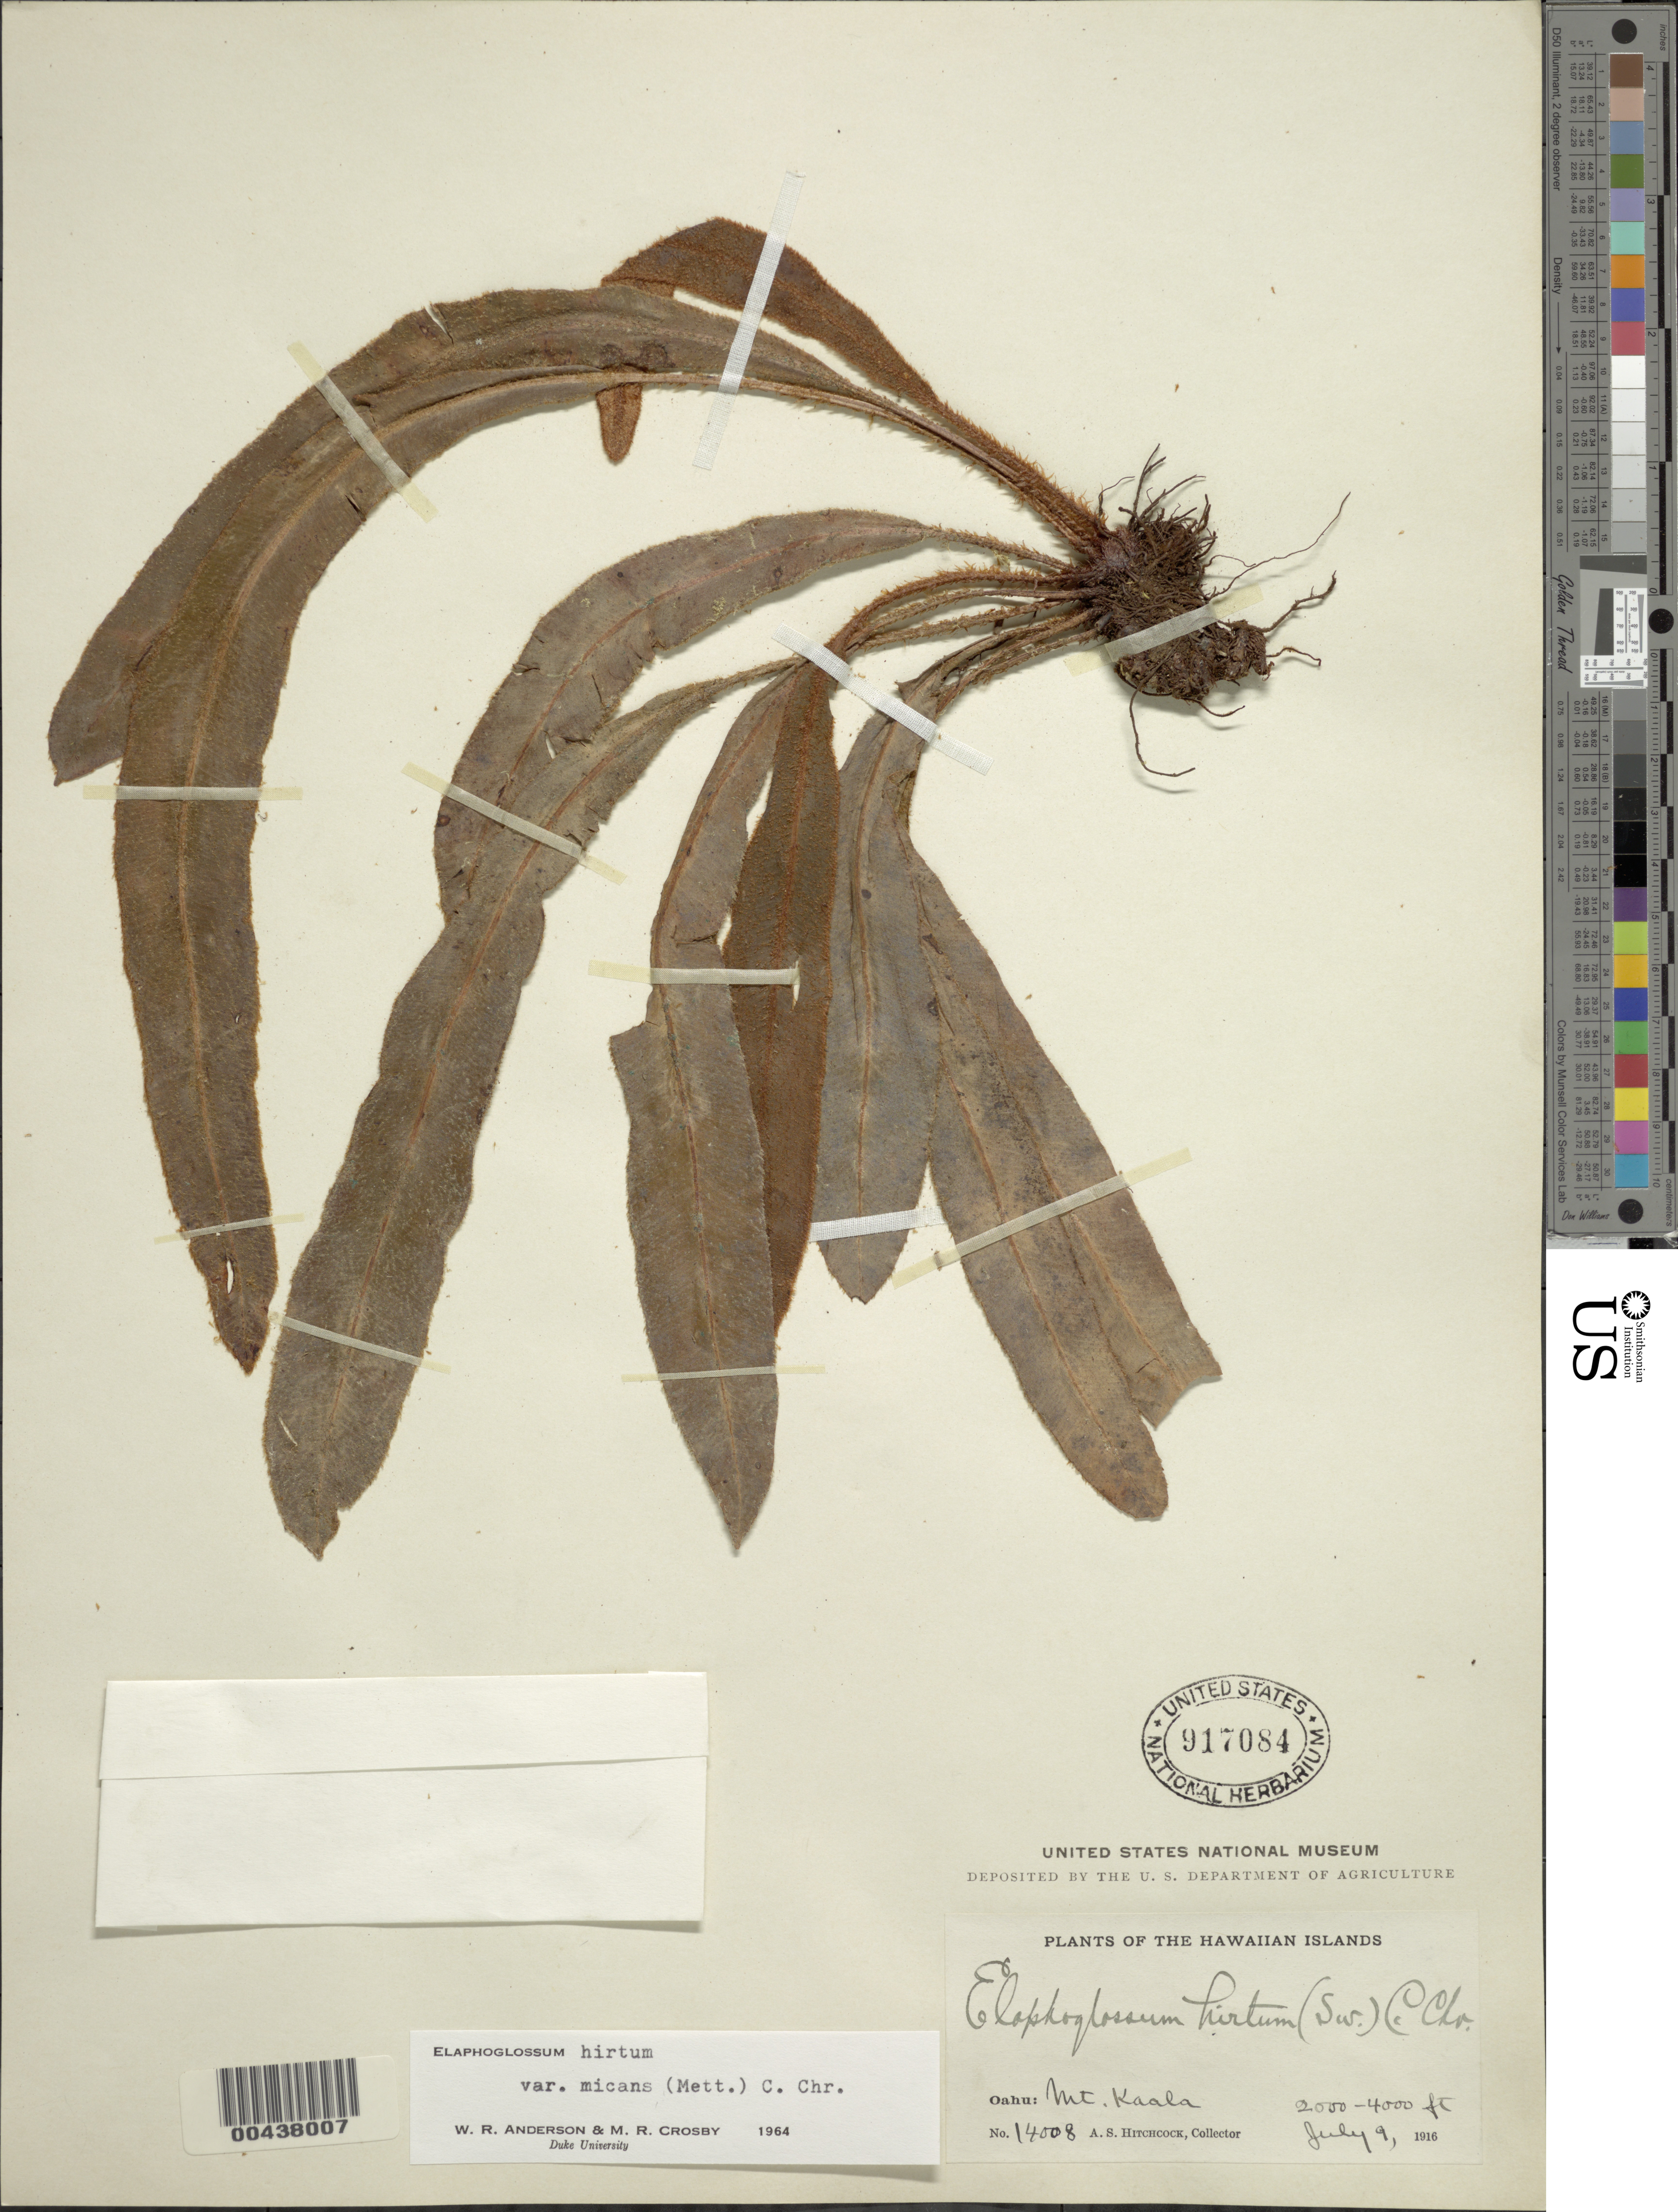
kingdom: Plantae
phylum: Tracheophyta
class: Polypodiopsida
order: Polypodiales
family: Dryopteridaceae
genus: Elaphoglossum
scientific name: Elaphoglossum hirtum var. micans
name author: C. Chr.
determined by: Anderson, W. R.; Crosby, M.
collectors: A. S. Hitchcock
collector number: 14008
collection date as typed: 9 Jul 1916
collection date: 1916-07-09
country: United States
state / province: Hawaii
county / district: Honolulu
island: Oahu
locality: Mt. Kaala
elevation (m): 610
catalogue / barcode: US 917084